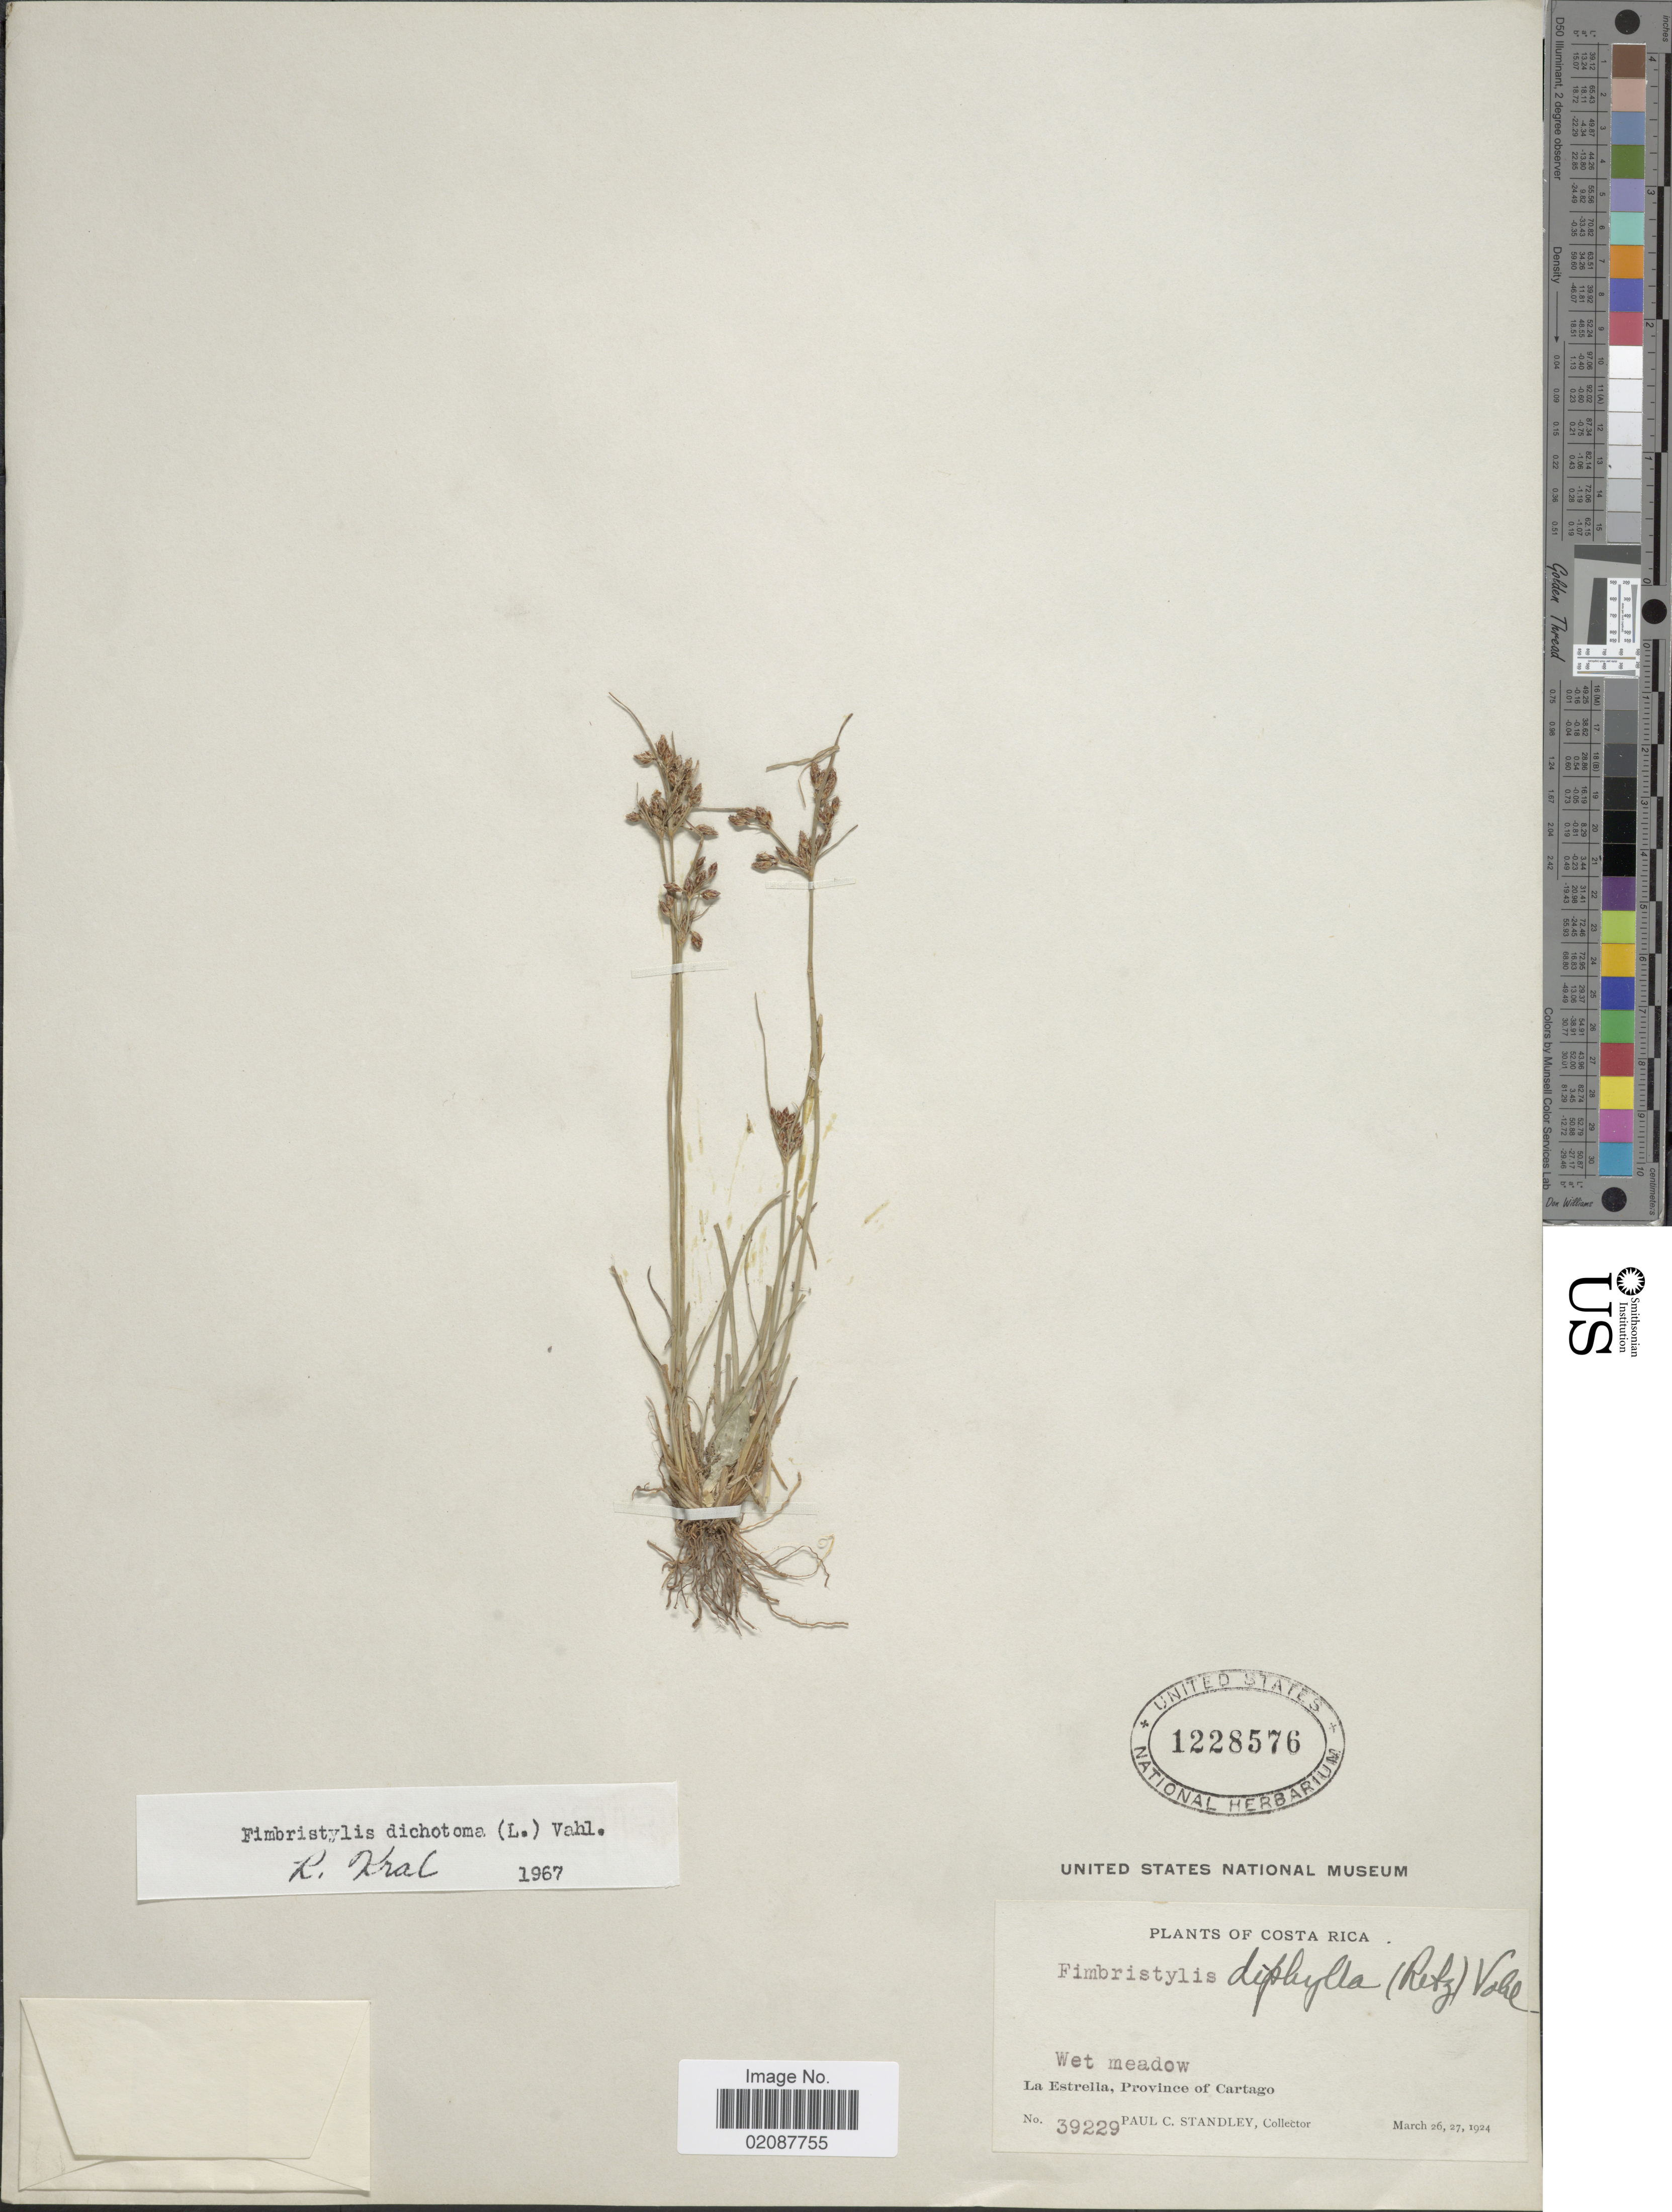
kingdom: Plantae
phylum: Tracheophyta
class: Liliopsida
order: Poales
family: Cyperaceae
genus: Fimbristylis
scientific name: Fimbristylis dichotoma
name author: (L.) Vahl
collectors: P. C. Standley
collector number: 39229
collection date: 1924-03-26/1924-03-27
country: Costa Rica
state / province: Cartago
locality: Wet meadow, La Estrella.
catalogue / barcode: US 1228576